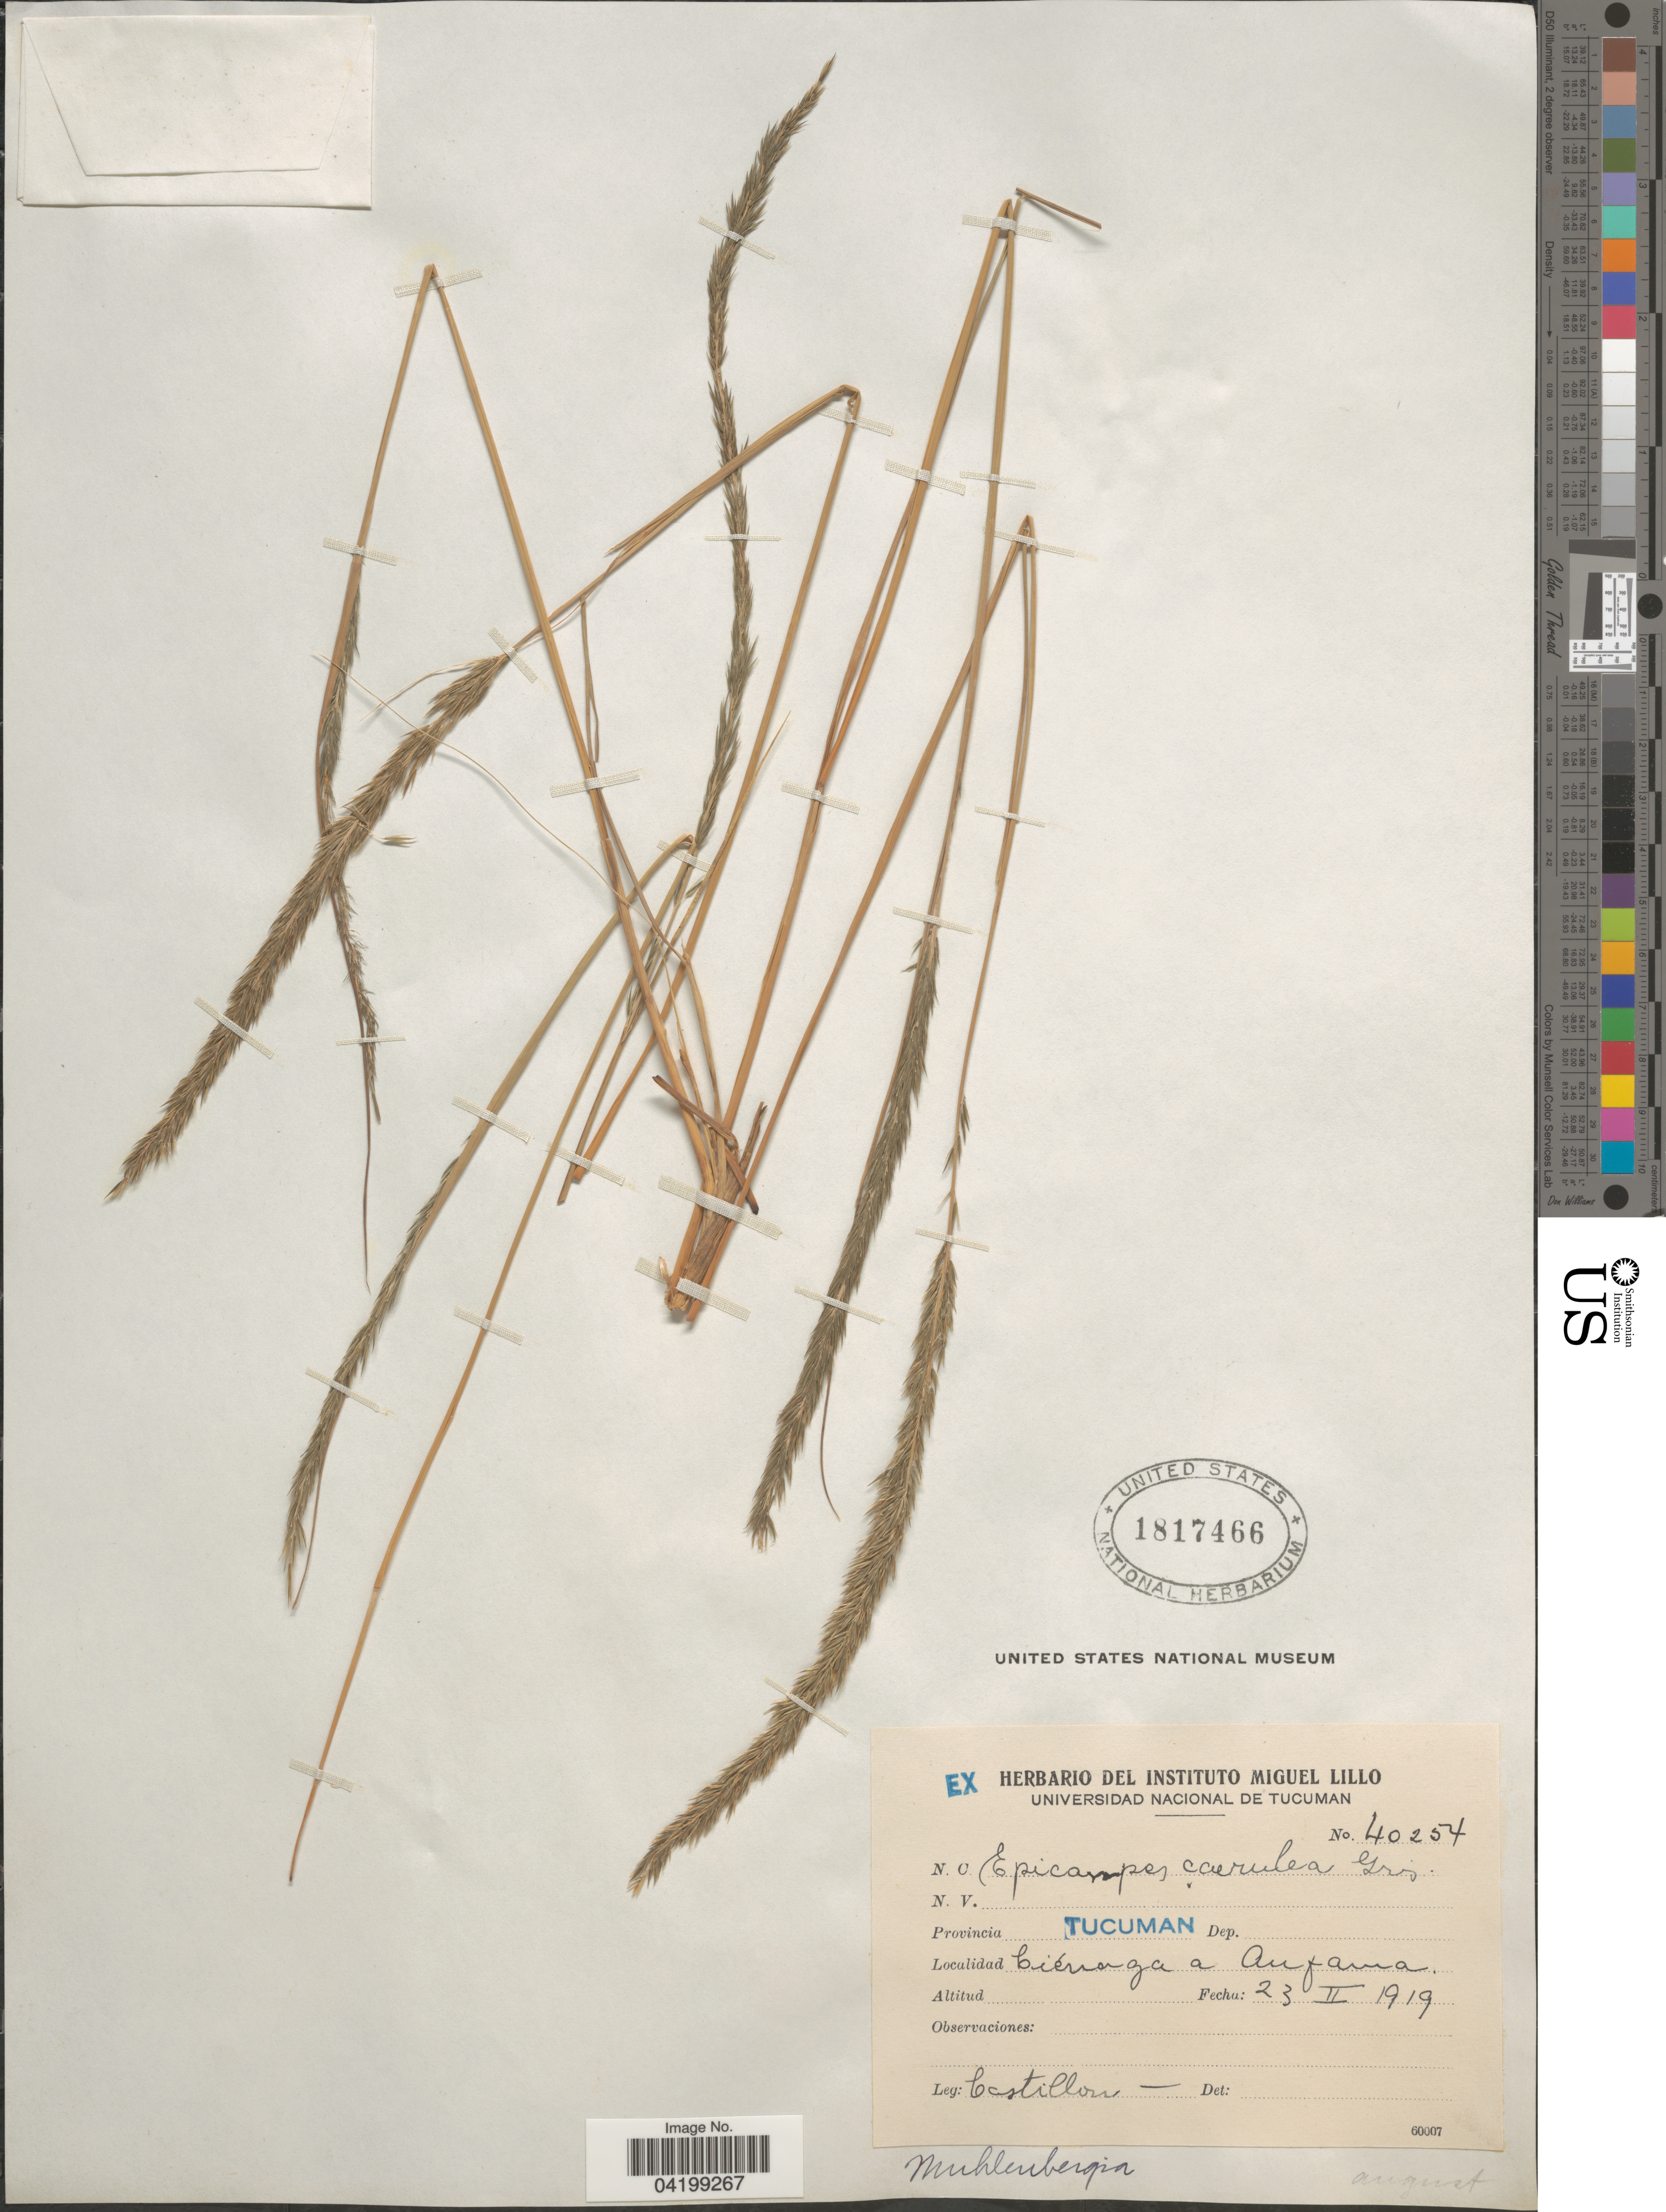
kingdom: Plantae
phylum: Tracheophyta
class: Liliopsida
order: Poales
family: Poaceae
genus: Muhlenbergia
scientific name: Muhlenbergia coerulea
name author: (Griseb.) Mez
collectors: Castillon, --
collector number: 40254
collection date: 1919-02-23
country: Argentina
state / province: Tucuman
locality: Ciénaga a Anfama.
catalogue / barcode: US 1817466